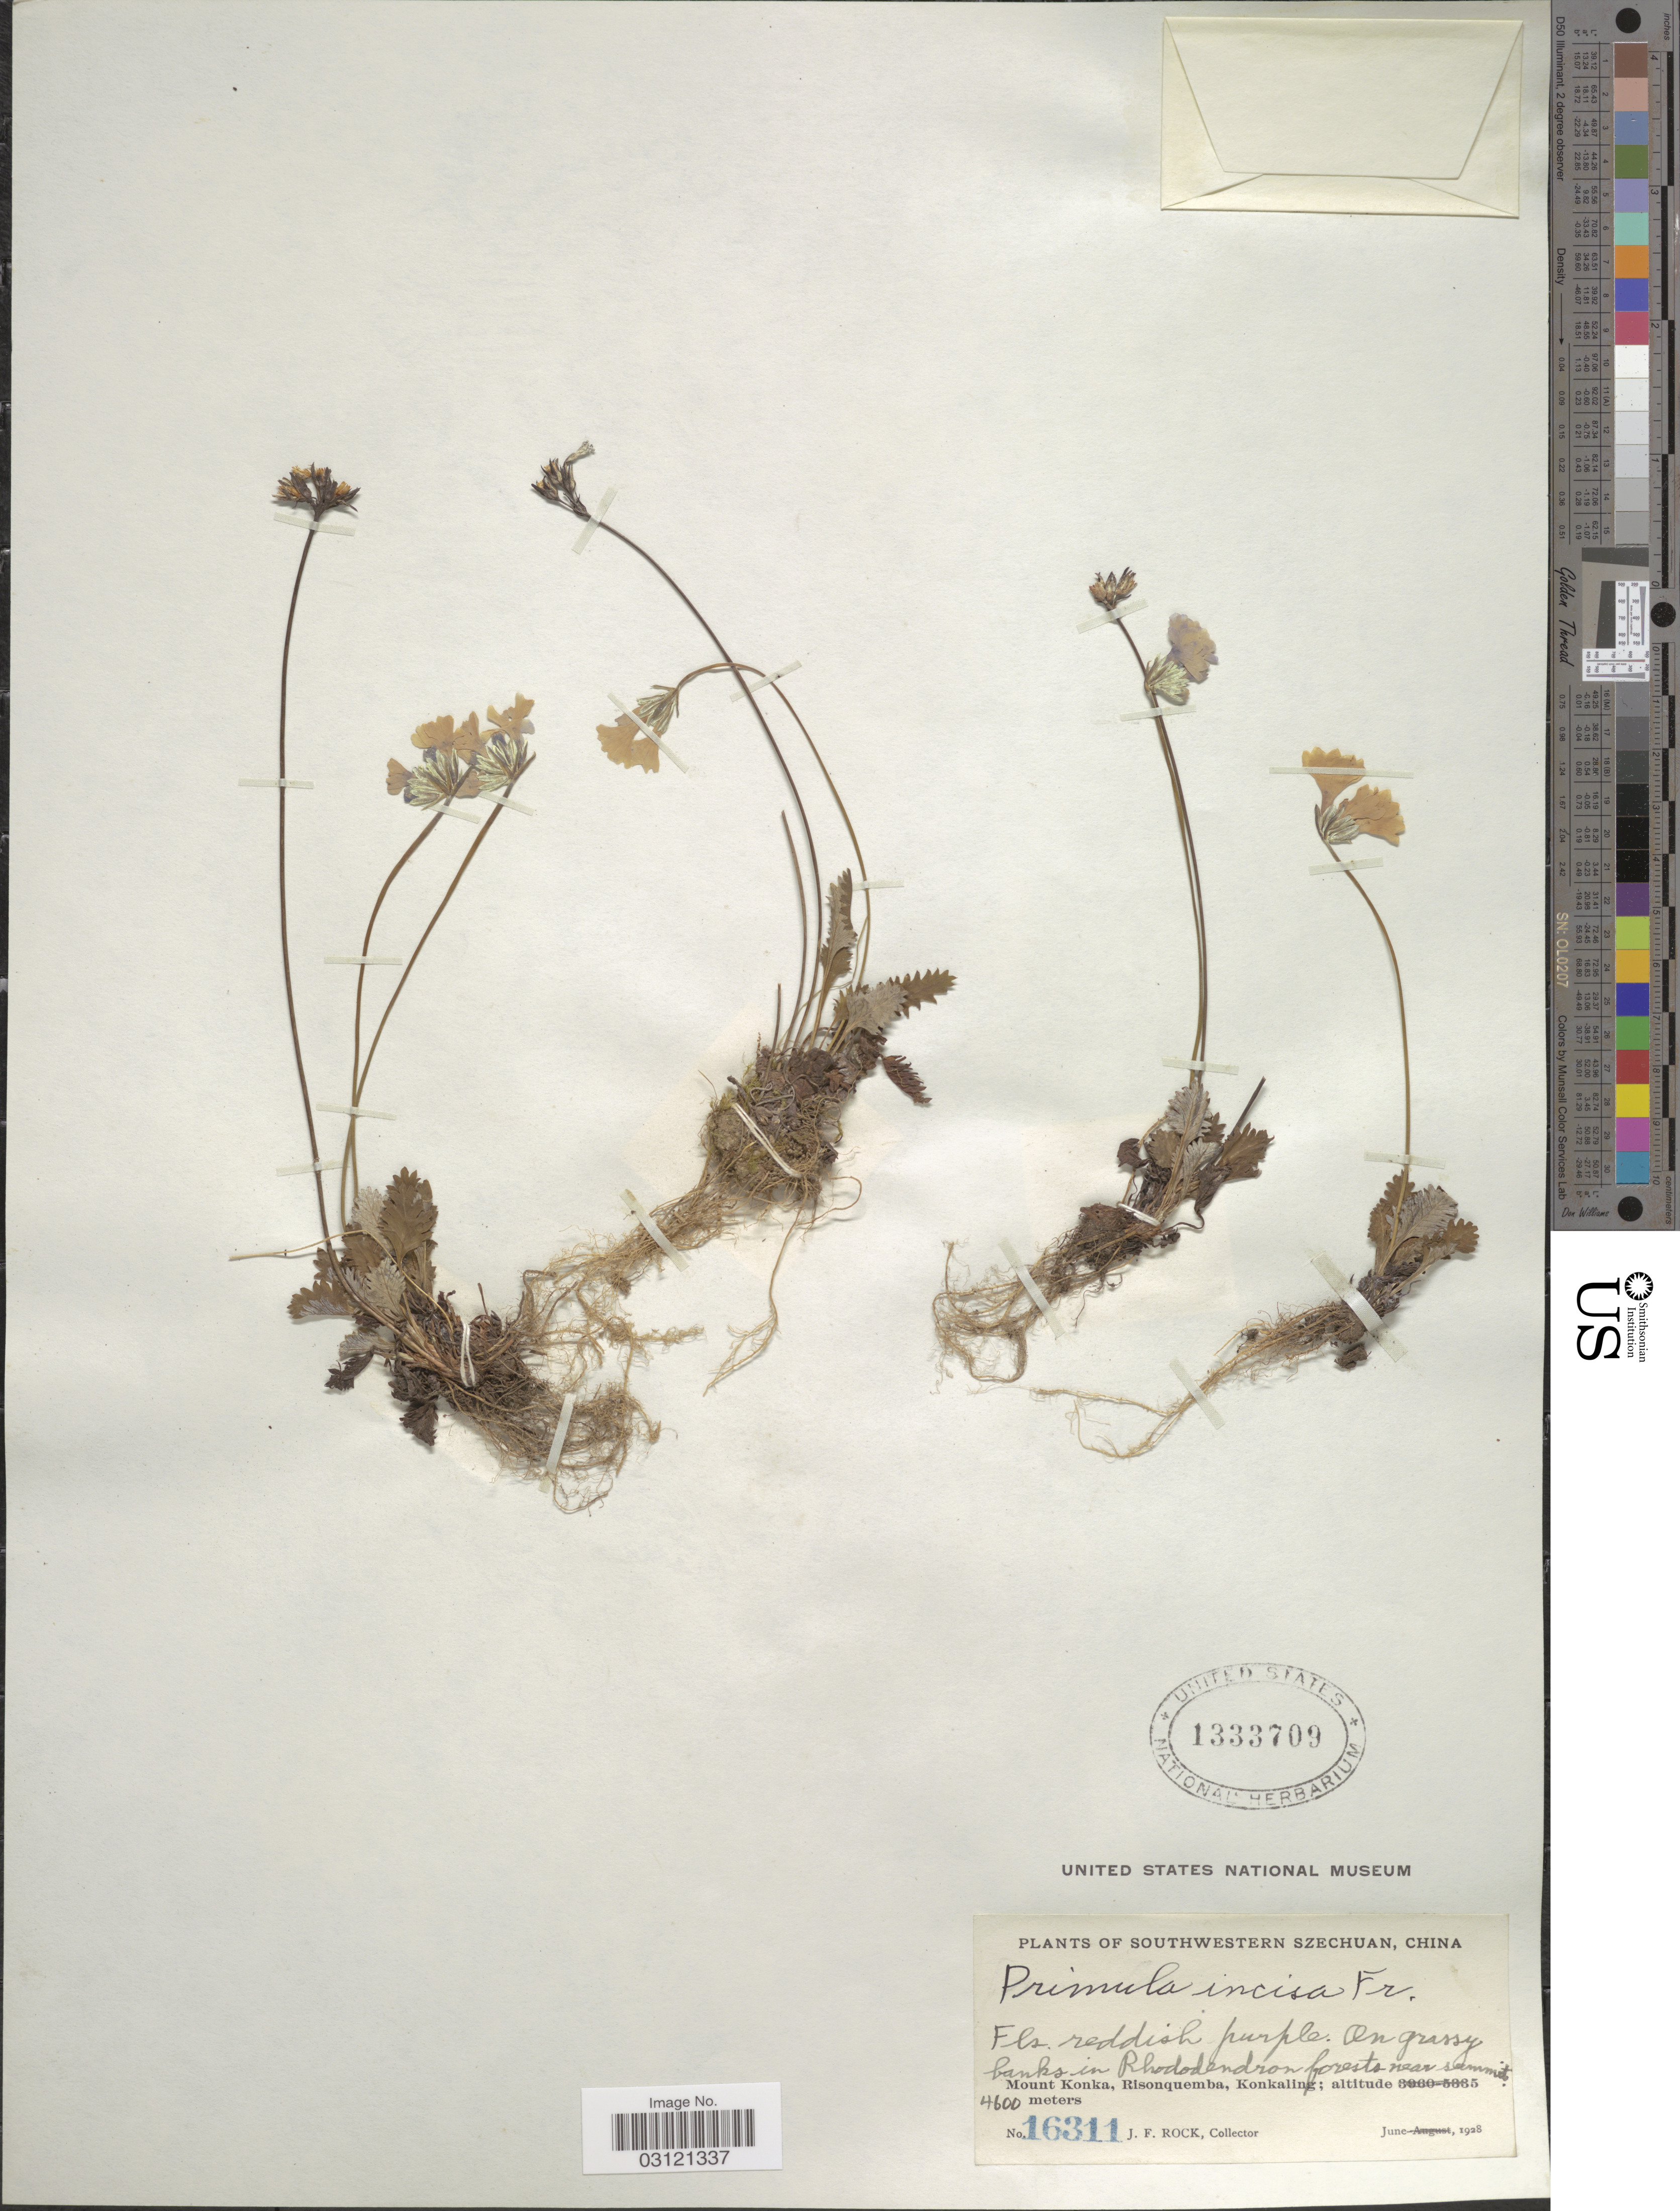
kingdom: Plantae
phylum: Tracheophyta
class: Magnoliopsida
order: Ericales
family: Primulaceae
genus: Primula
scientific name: Primula incisa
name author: Franch.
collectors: J. Rock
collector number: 16311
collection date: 1928-06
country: China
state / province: Sichuan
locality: Southwestern Szechuan, Mount Konka, Risonquemba, Konkaling.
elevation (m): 4600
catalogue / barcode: US 1333709